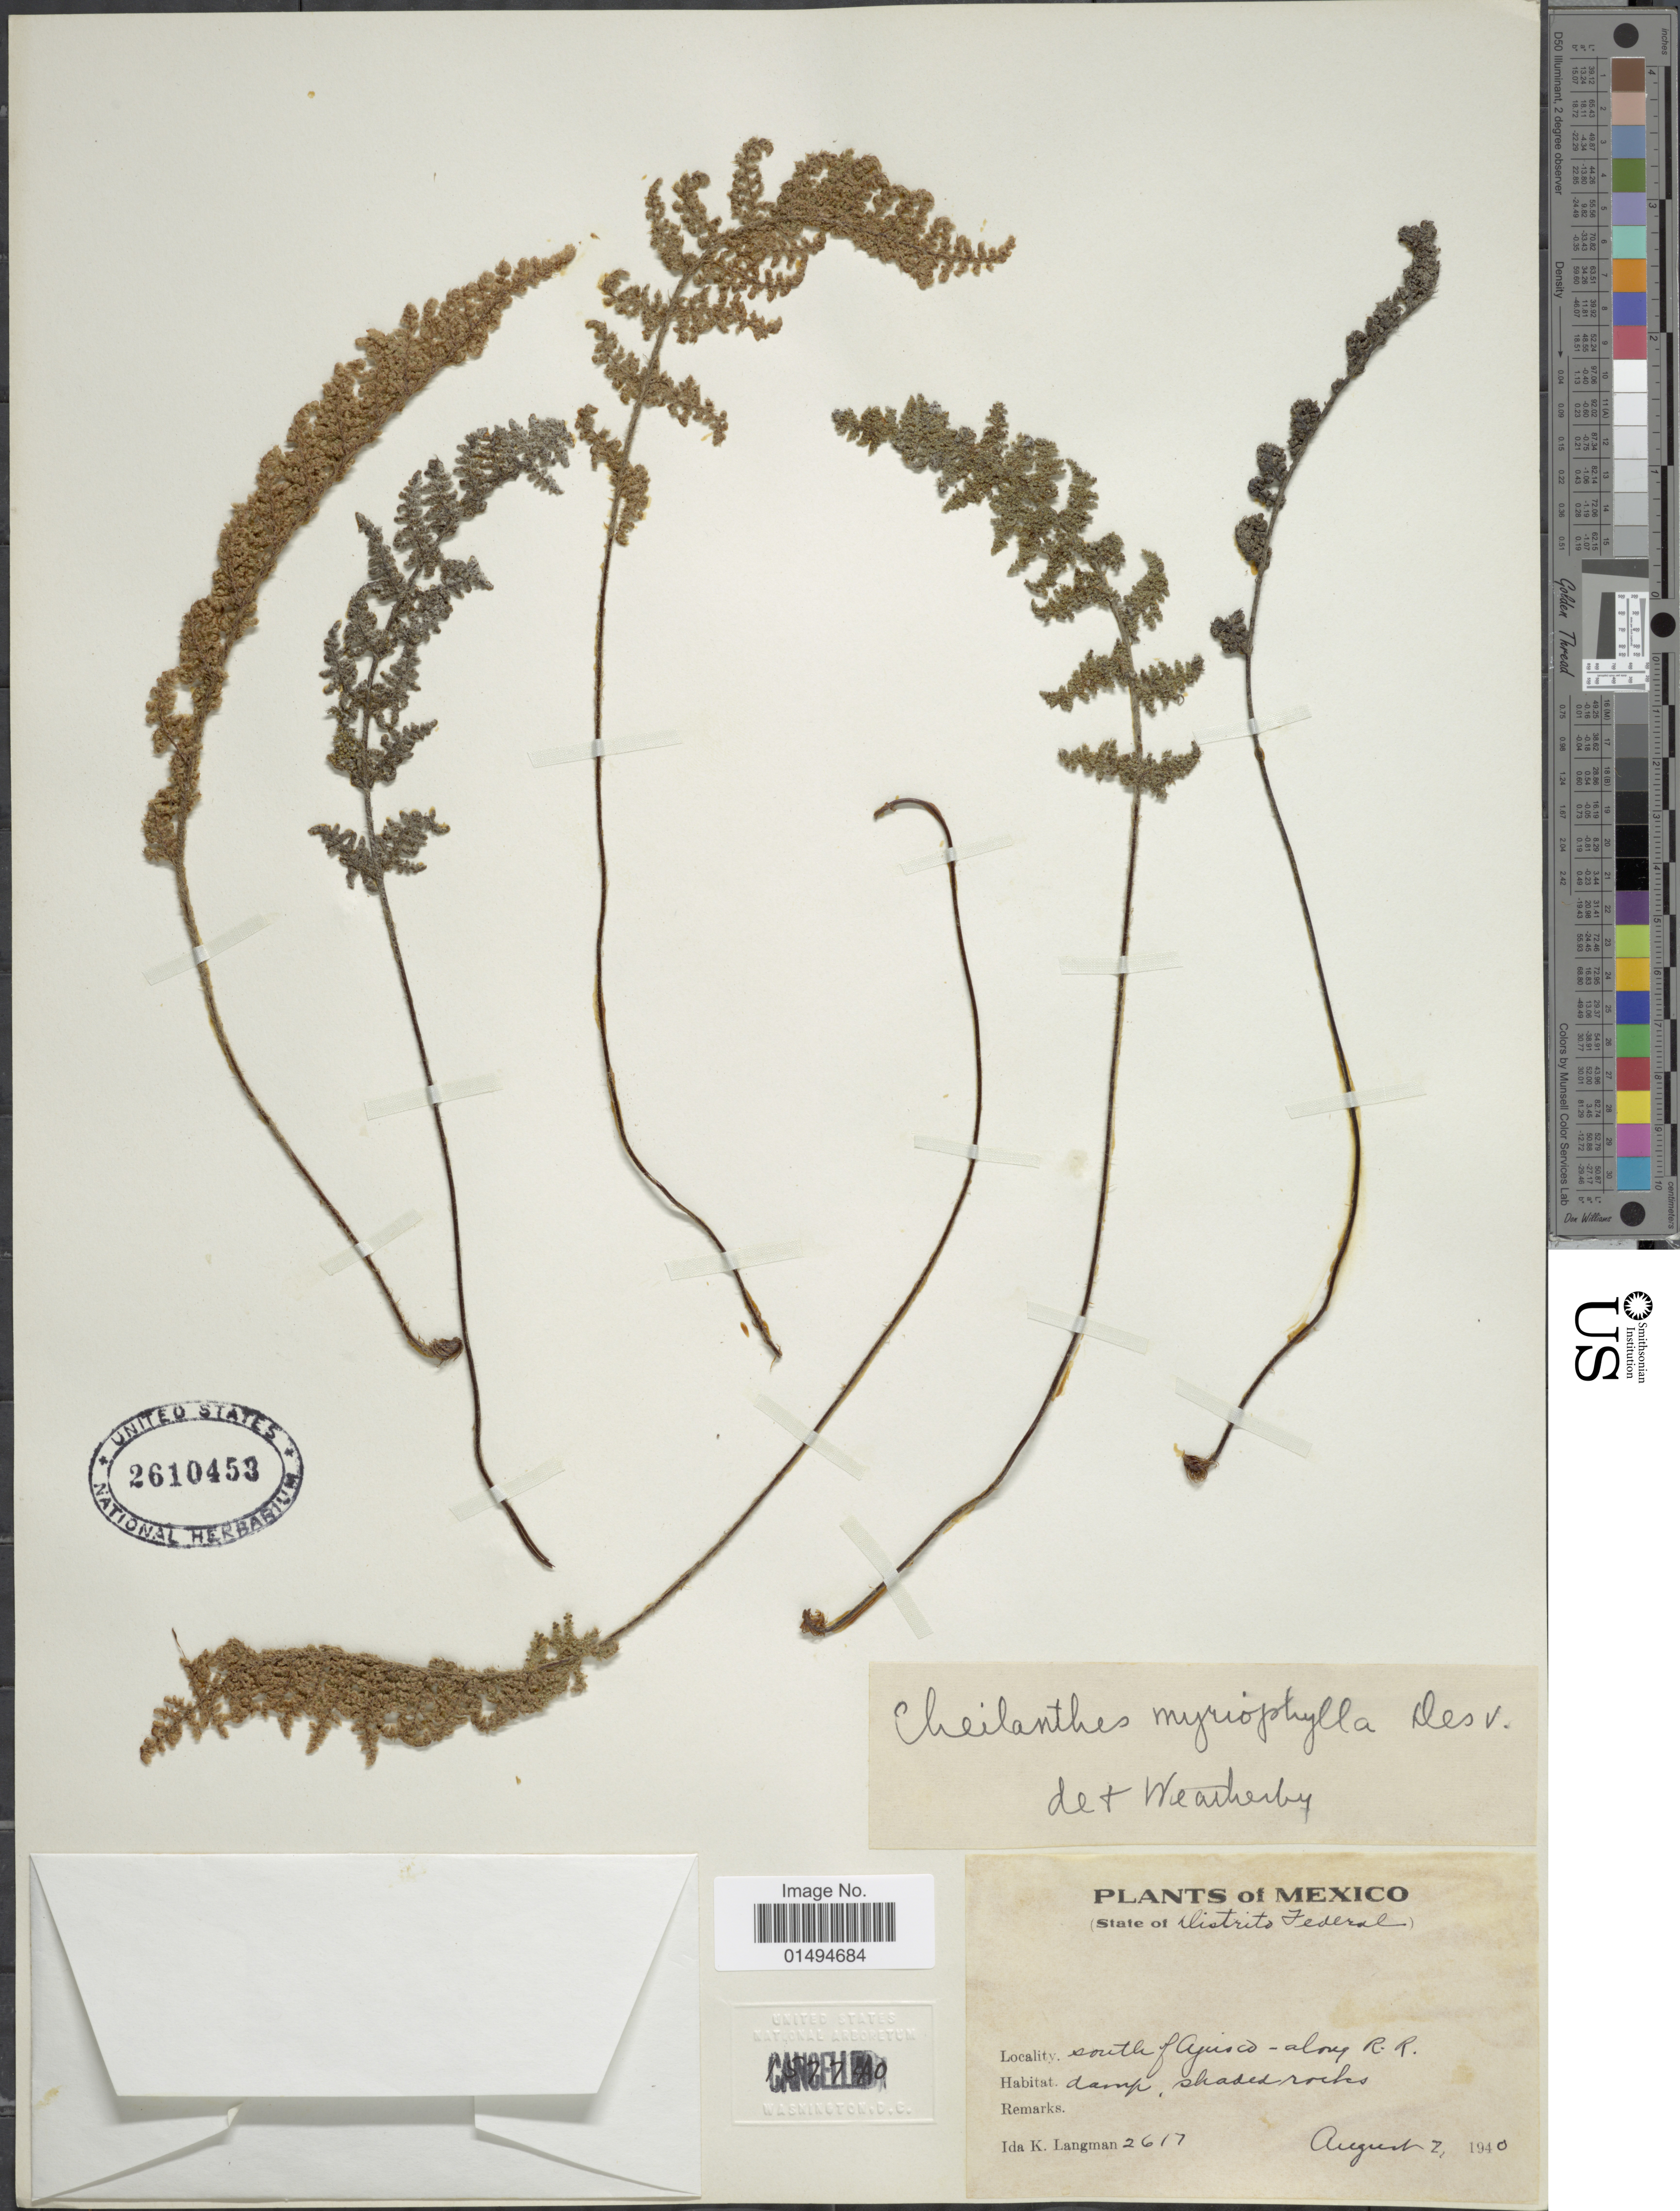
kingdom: Plantae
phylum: Tracheophyta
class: Polypodiopsida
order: Polypodiales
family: Pteridaceae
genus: Myriopteris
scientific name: Myriopteris myriophylla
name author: (Desv.) J. Sm.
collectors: I. K. Langman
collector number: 2617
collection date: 1940-08-02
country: Mexico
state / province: Distrito Federal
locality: South of Ajusco-along R. R.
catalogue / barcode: US 2610453